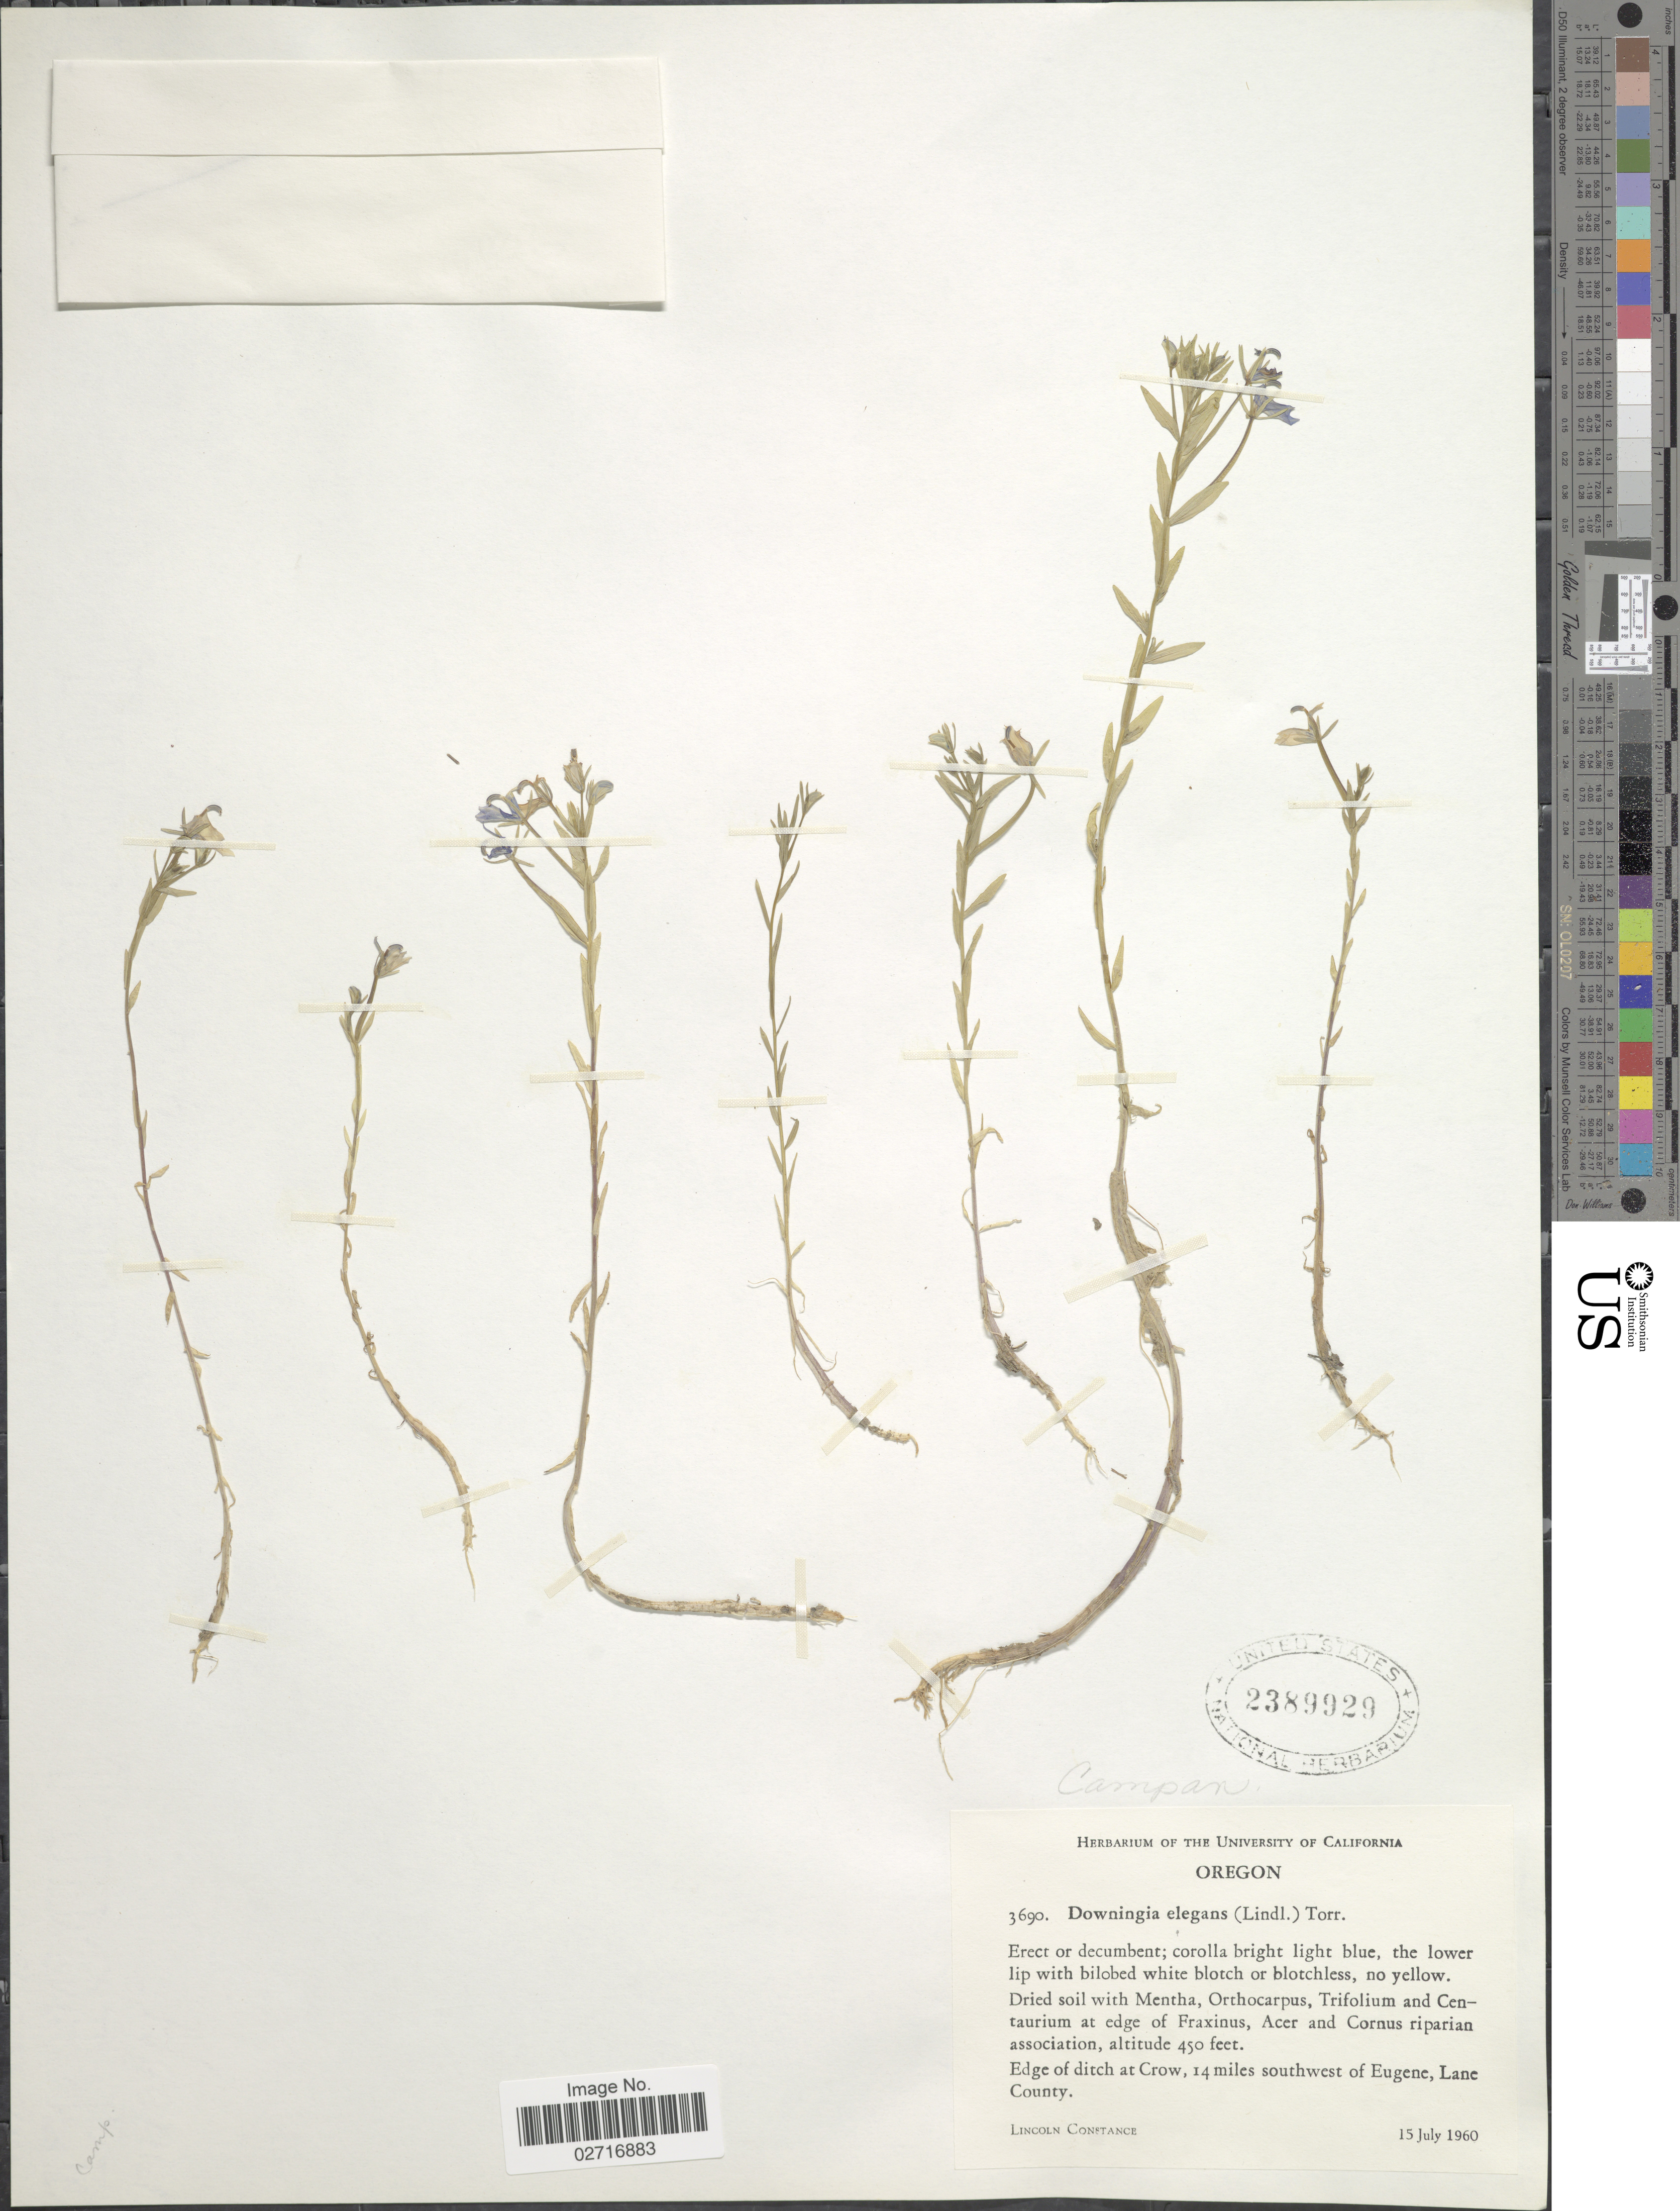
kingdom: Plantae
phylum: Tracheophyta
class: Magnoliopsida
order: Asterales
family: Campanulaceae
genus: Downingia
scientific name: Downingia elegans var. elegans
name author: (Douglas ex Lindl.) Torr. ex A. Gray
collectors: L. Constance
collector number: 3690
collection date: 1960-07-15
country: United States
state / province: Oregon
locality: Edge of ditch at Crow, 14 miles southwest of Eugene, Lane County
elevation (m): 137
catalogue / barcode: US 2389929